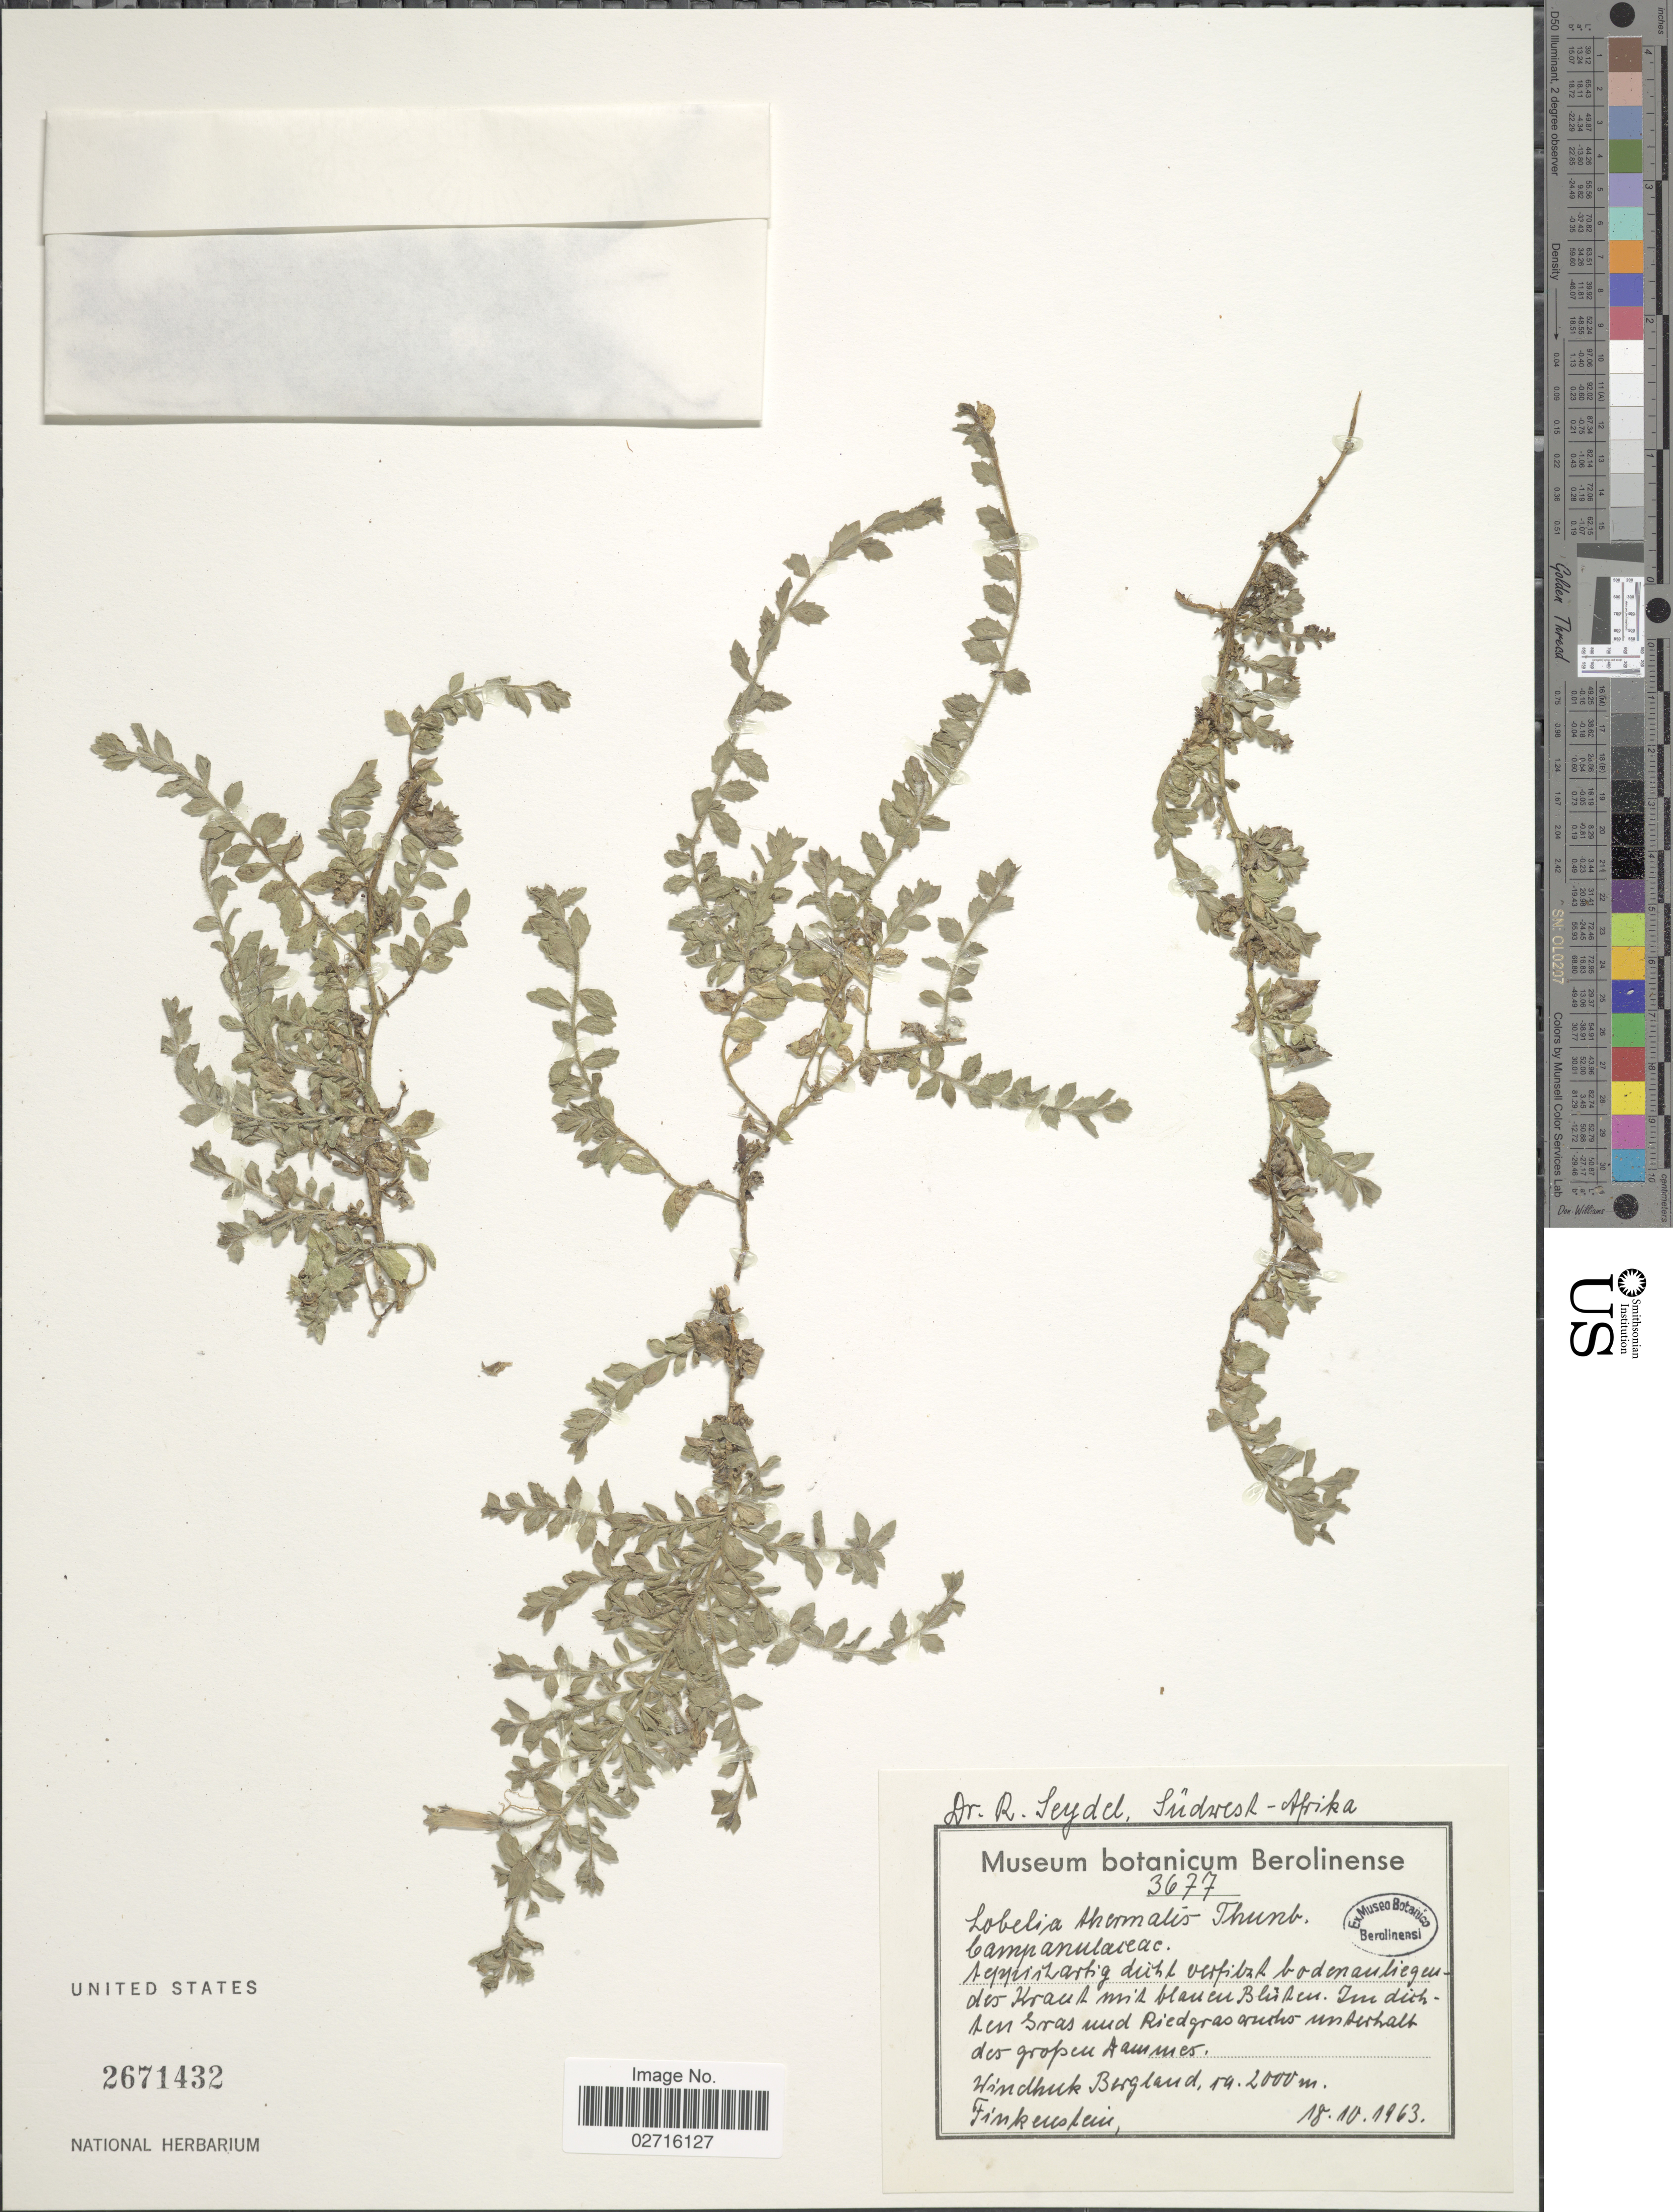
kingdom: Plantae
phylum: Tracheophyta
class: Magnoliopsida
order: Asterales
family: Campanulaceae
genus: Lobelia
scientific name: Lobelia thermalis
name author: Thunb.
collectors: R. Seydel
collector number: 3677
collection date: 1963-10-18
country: Namibia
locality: Südwest-Afrika, Windhuk Bergland, Finkenstein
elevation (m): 2000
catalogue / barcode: US 2671432